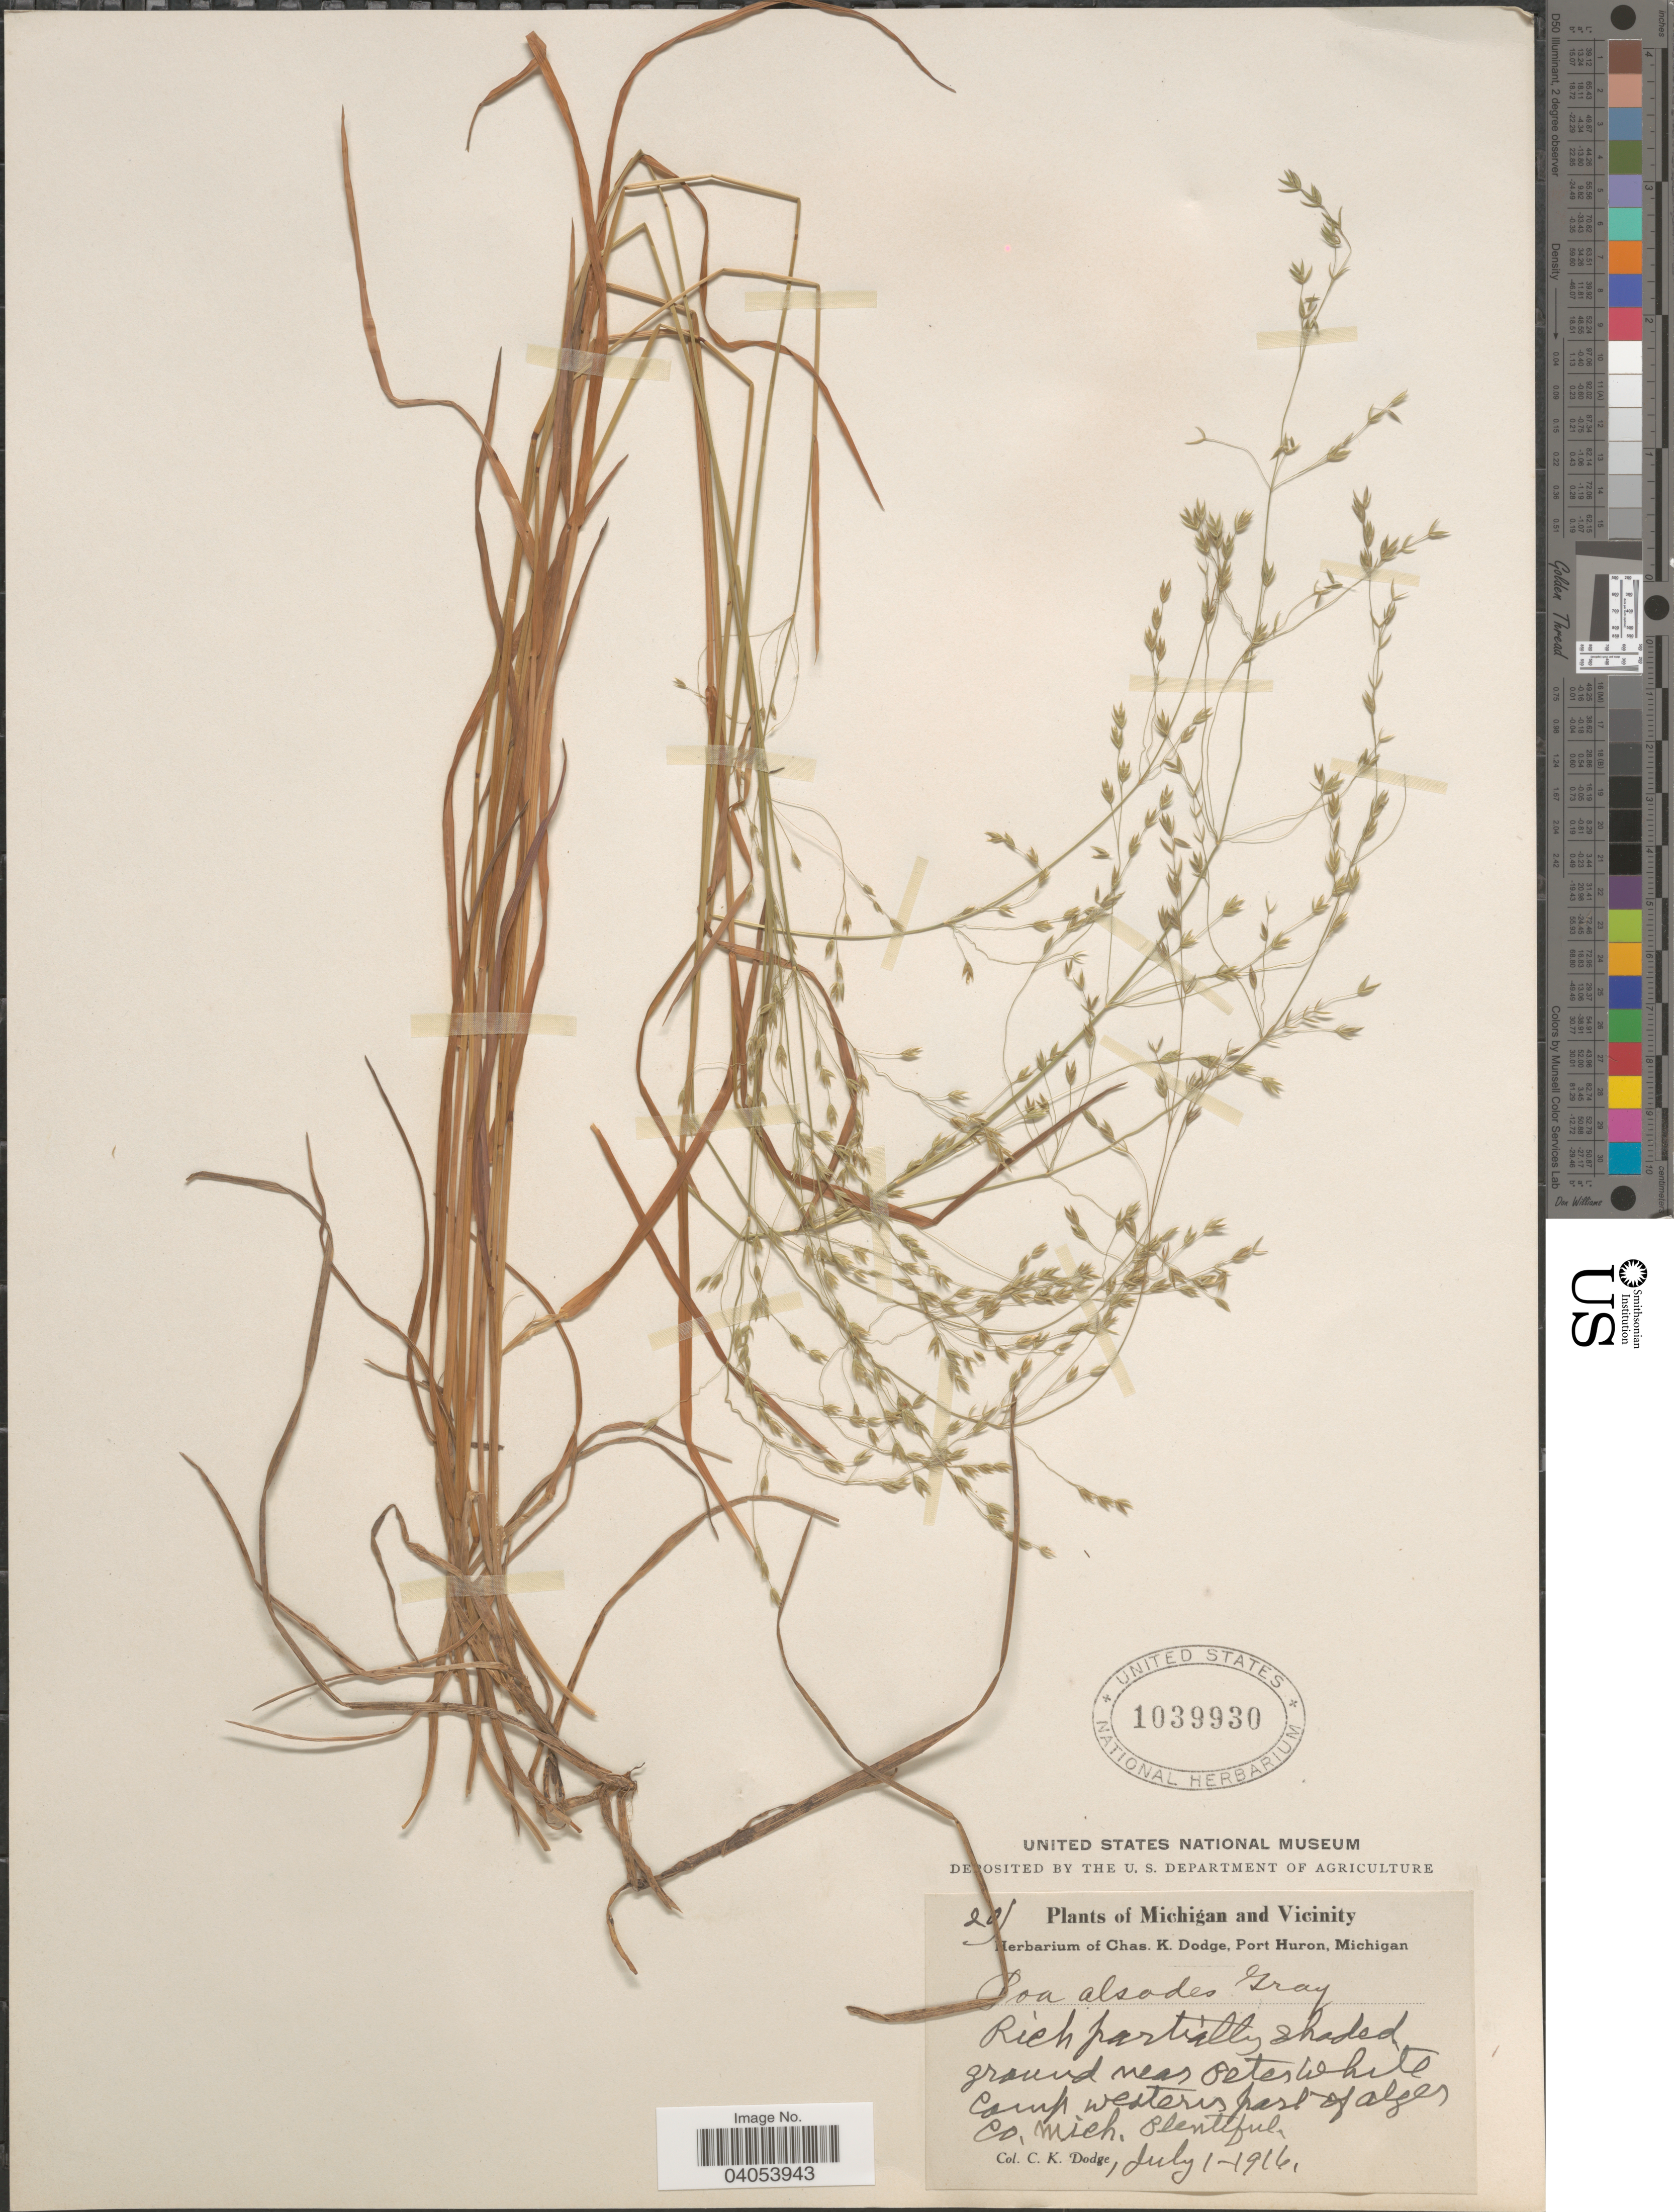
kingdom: Plantae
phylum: Tracheophyta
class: Liliopsida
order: Poales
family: Poaceae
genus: Poa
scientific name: Poa alsodes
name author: A. Gray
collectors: C. K. Dodge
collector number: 20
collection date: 1916-07-01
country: United States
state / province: Michigan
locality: Michigan and Vicinity. Near Peter White Camp. Western part of Alger Co.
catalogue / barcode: US 1039930